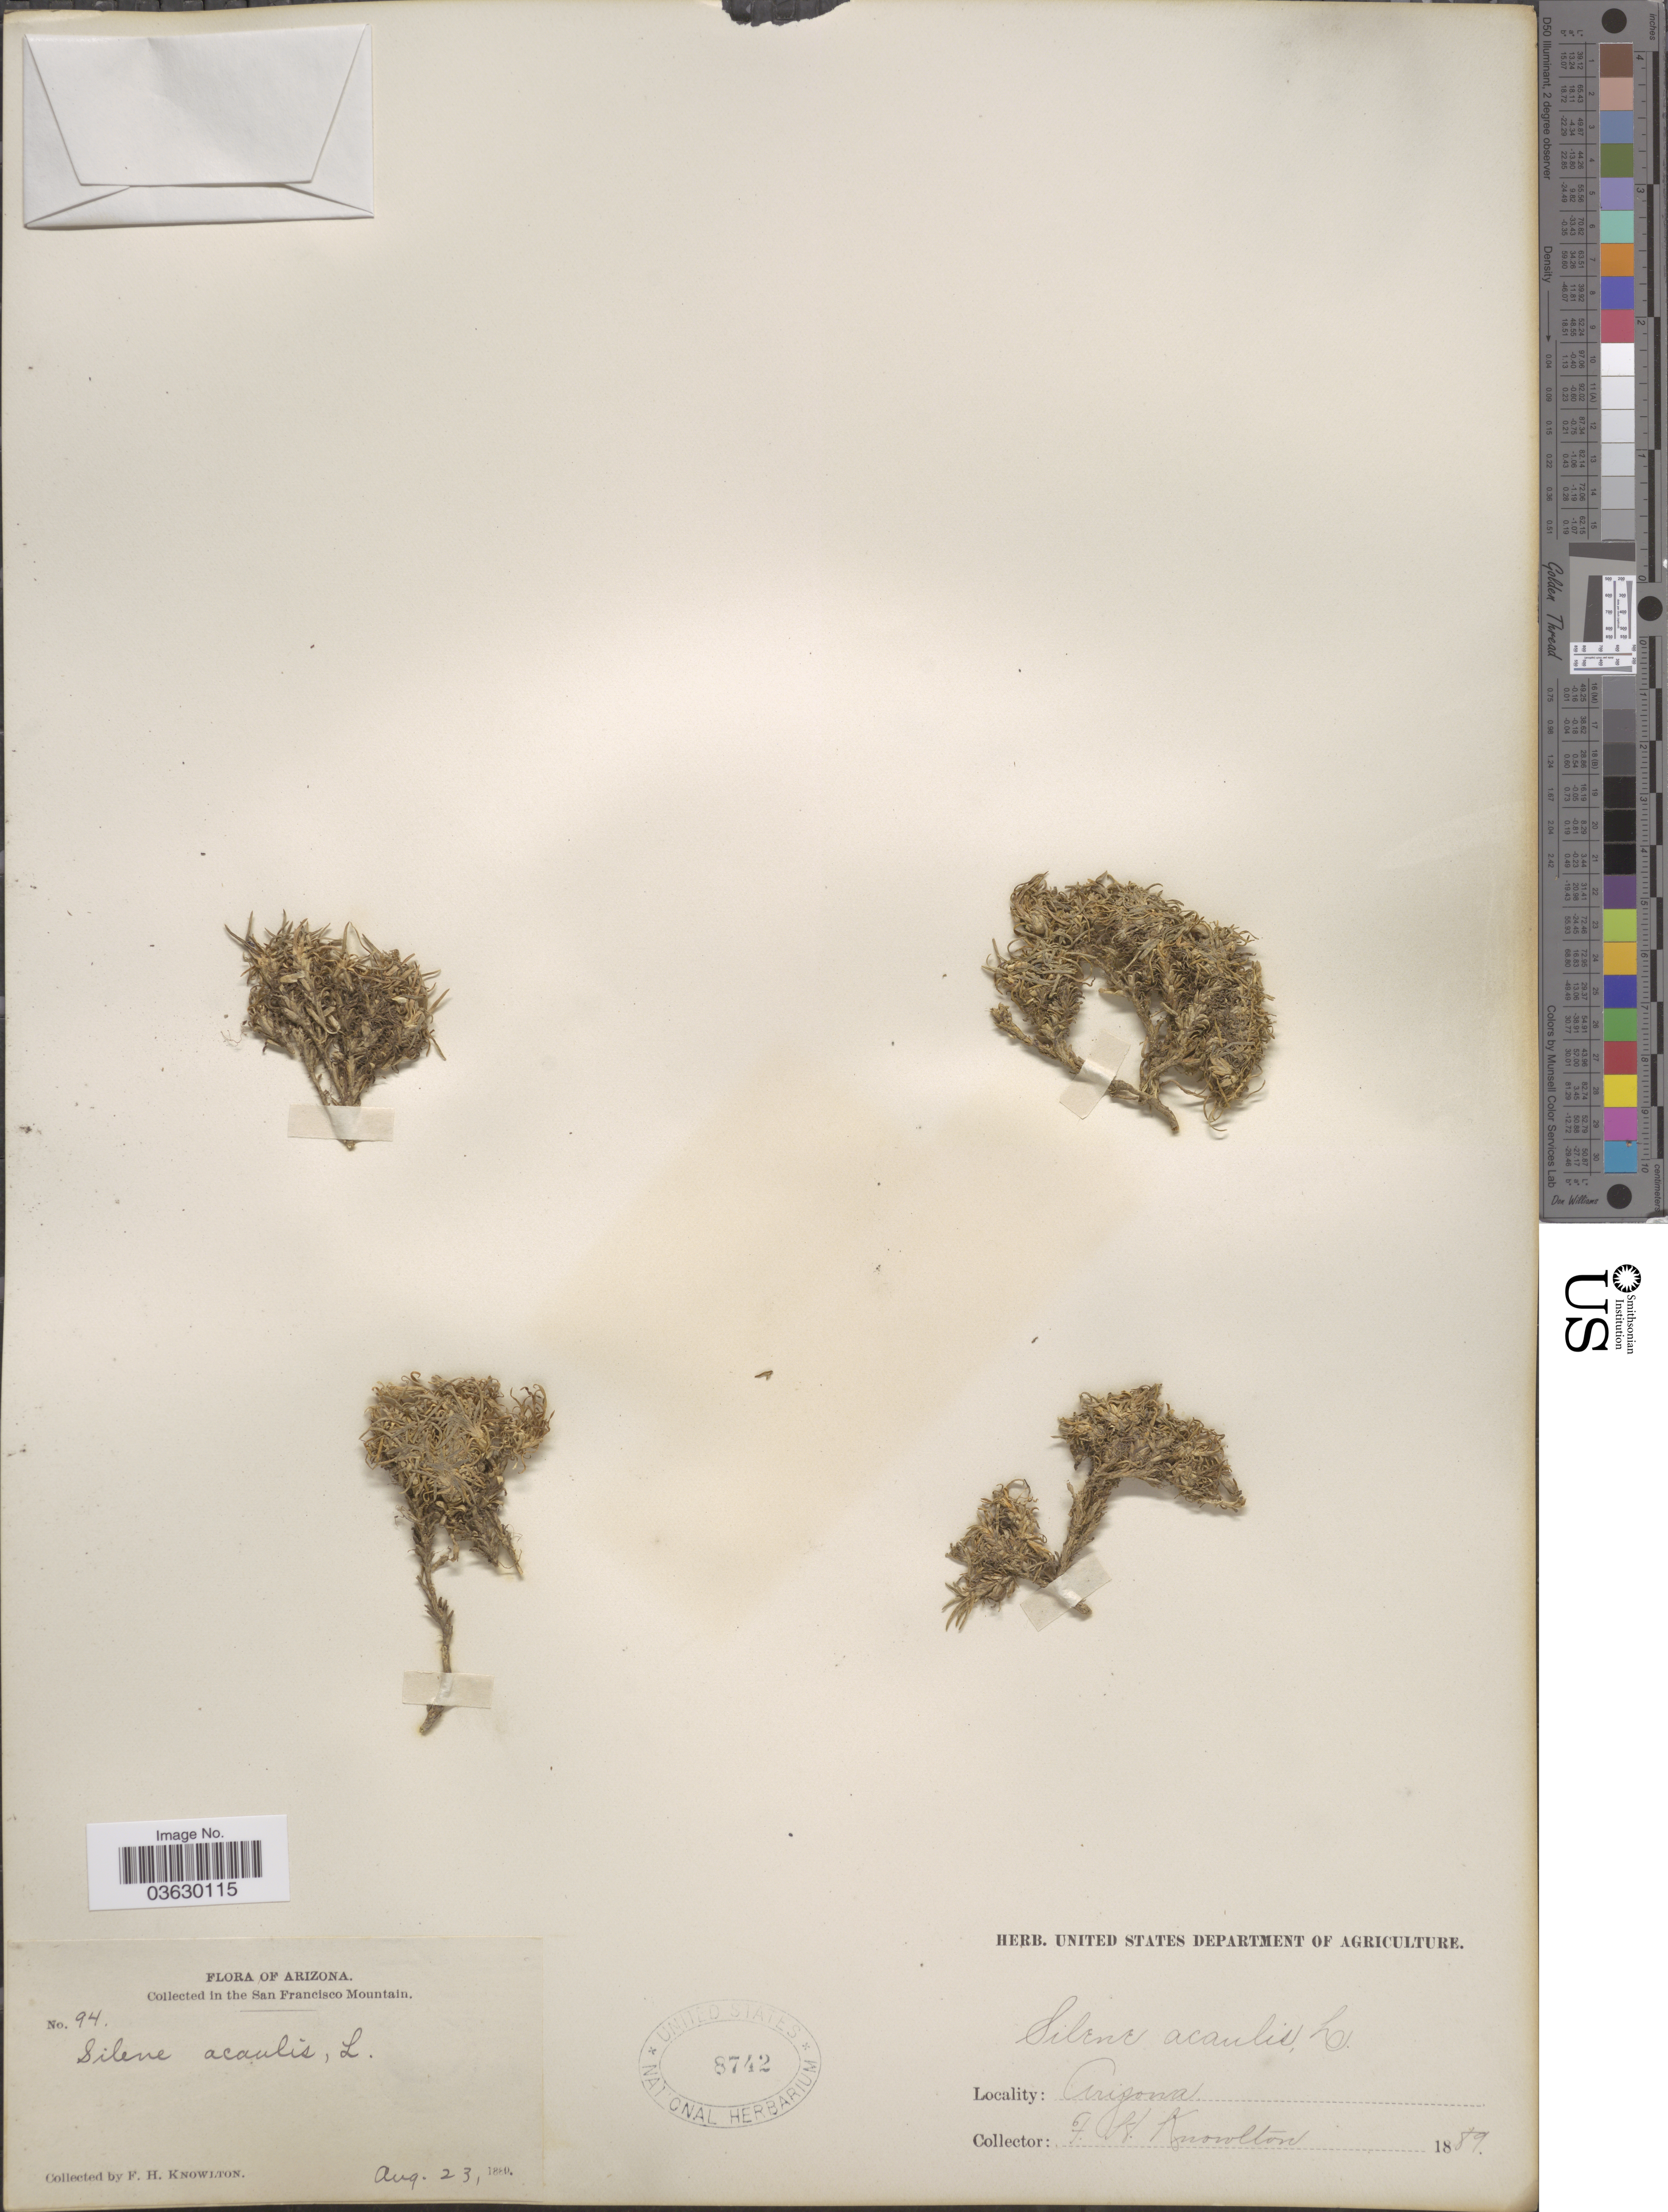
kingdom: Plantae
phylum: Tracheophyta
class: Magnoliopsida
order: Caryophyllales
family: Caryophyllaceae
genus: Silene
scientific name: Silene acaulis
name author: (L.) Jacq.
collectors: F. H. Knowlton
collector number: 94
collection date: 1889-08-23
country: United States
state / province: Arizona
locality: San Francisco Mountain.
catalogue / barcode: US 8742